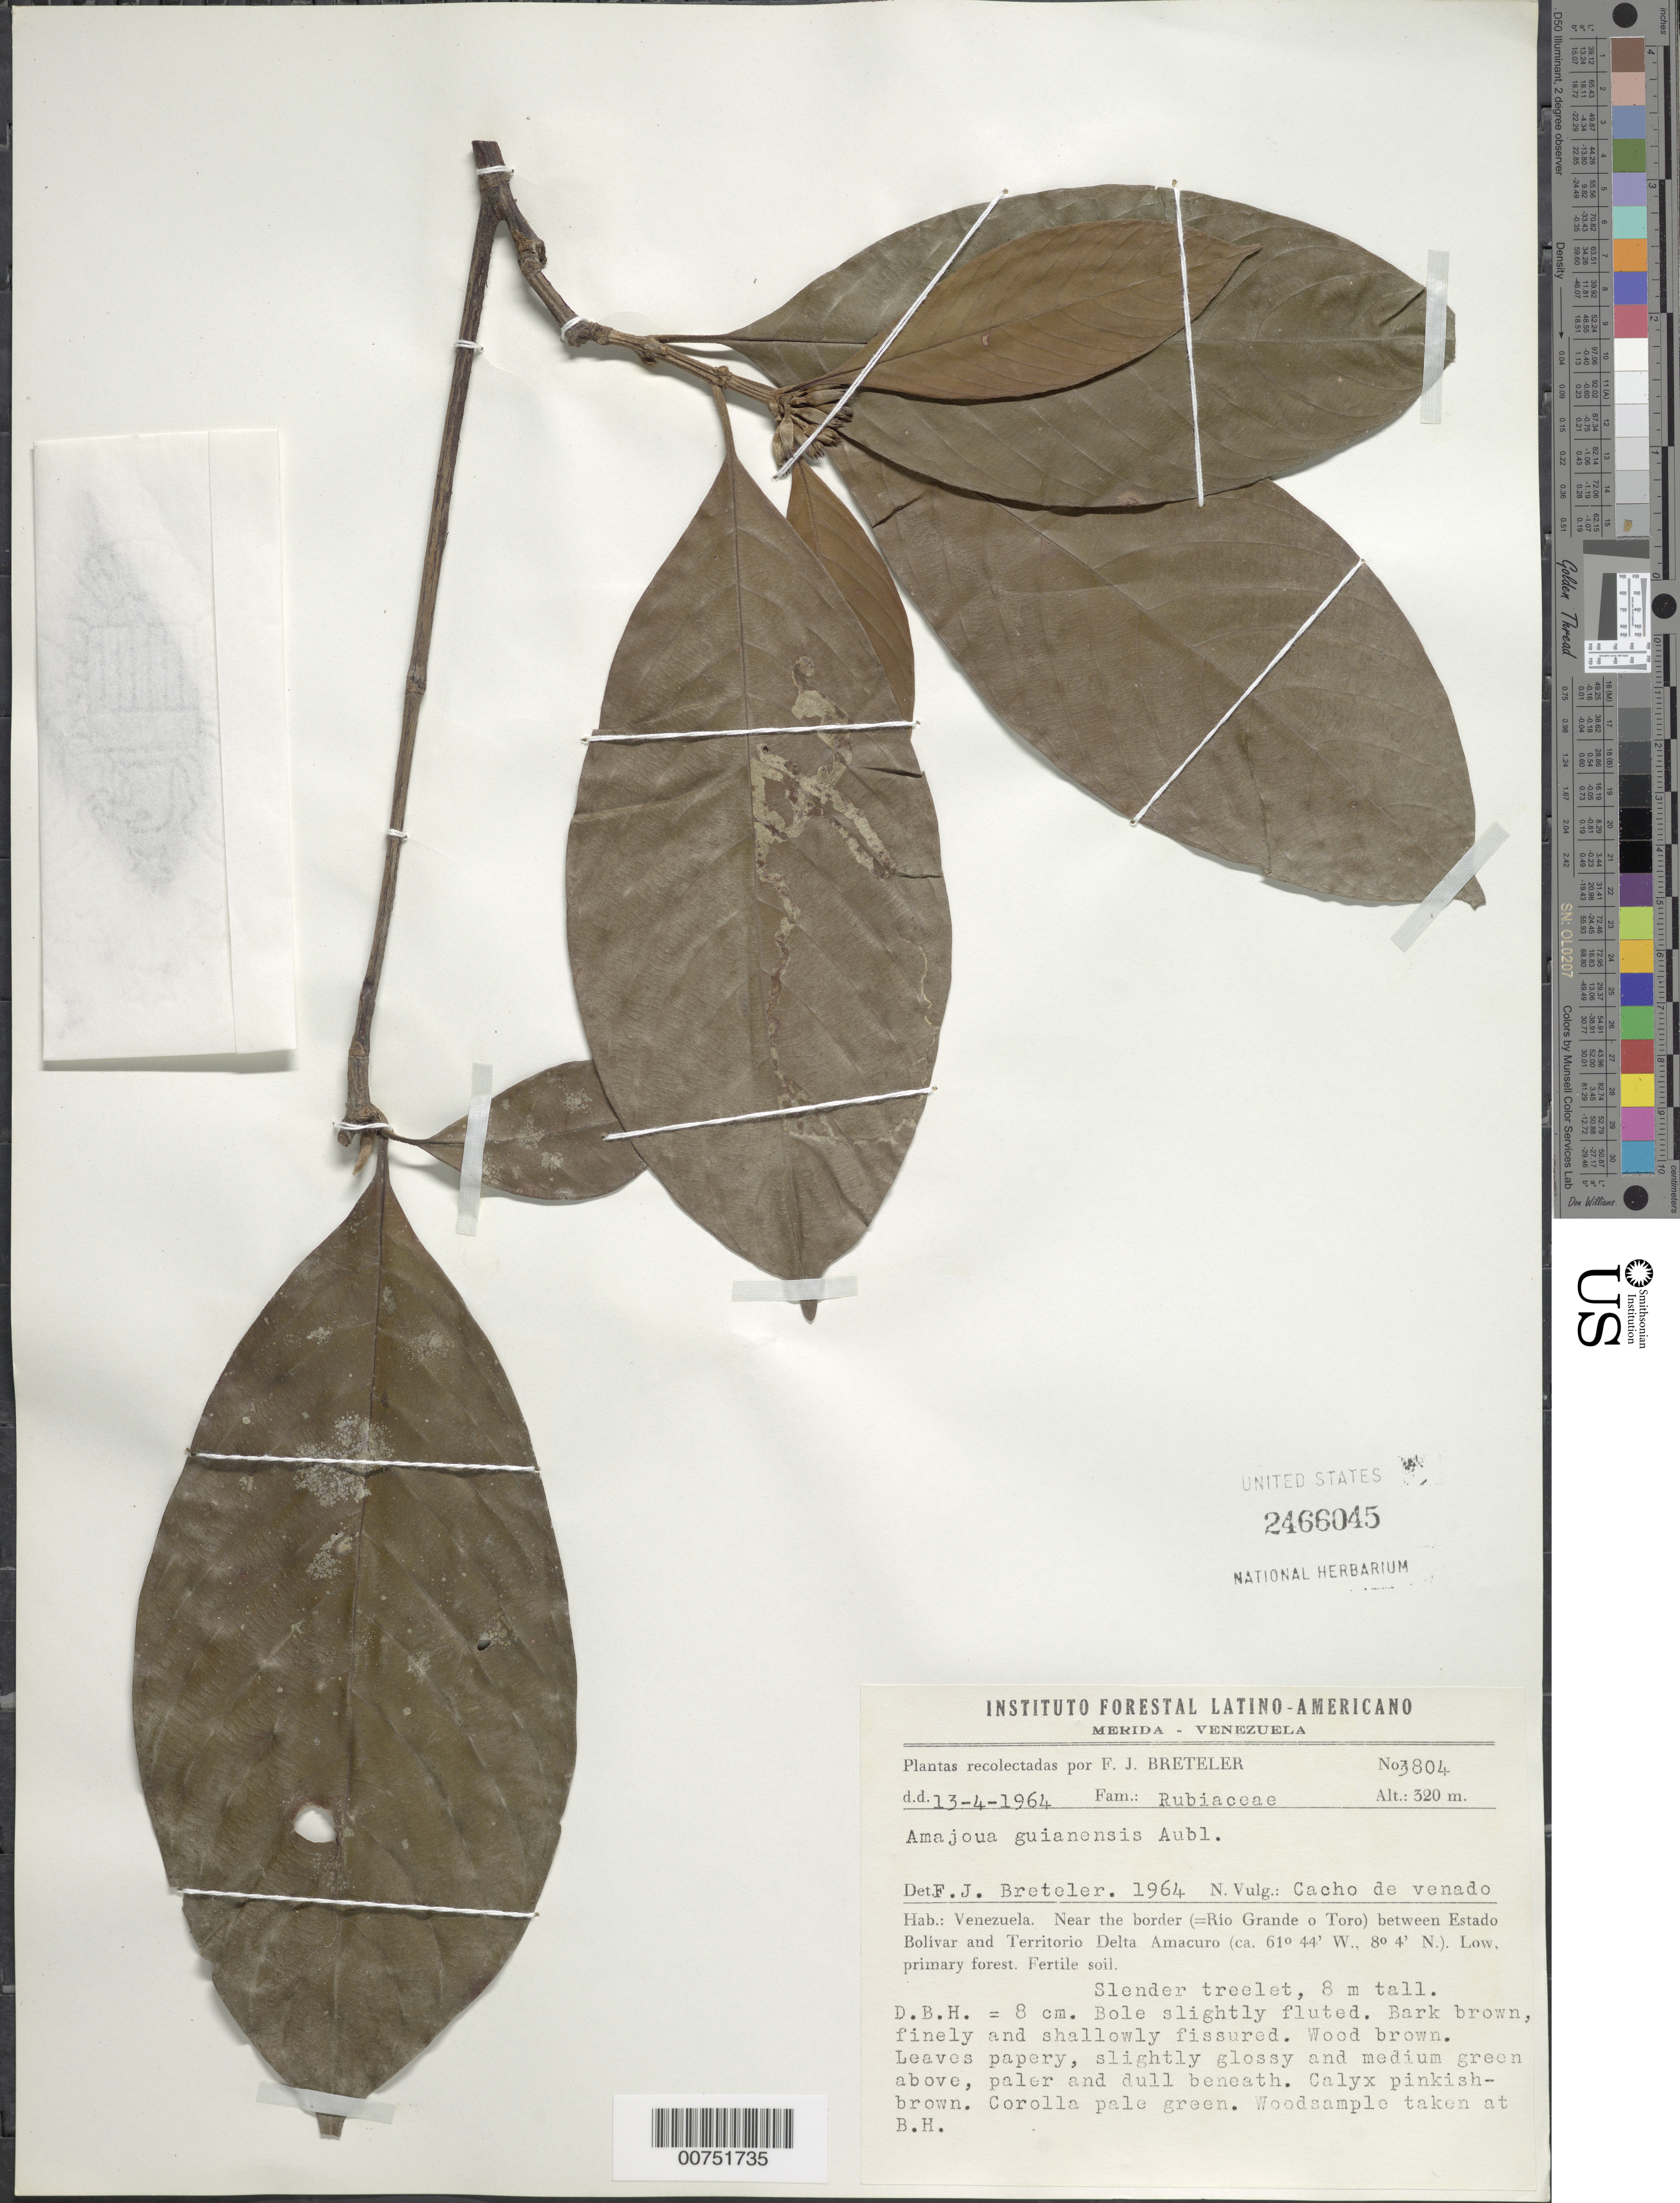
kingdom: Plantae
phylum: Tracheophyta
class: Magnoliopsida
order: Gentianales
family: Rubiaceae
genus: Amaioua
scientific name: Amaioua guianensis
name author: Aubl.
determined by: Breteler, F. J.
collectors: F. J. Breteler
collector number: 3804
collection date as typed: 13-Apr-64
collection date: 1964-04-13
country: Venezuela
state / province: Bolívar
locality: Río Grande o Toro, near border between Estado Bolívar and Territorío Delta Amacuro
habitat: Lowland primary forest, fertile soil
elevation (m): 320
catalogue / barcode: US 2466045